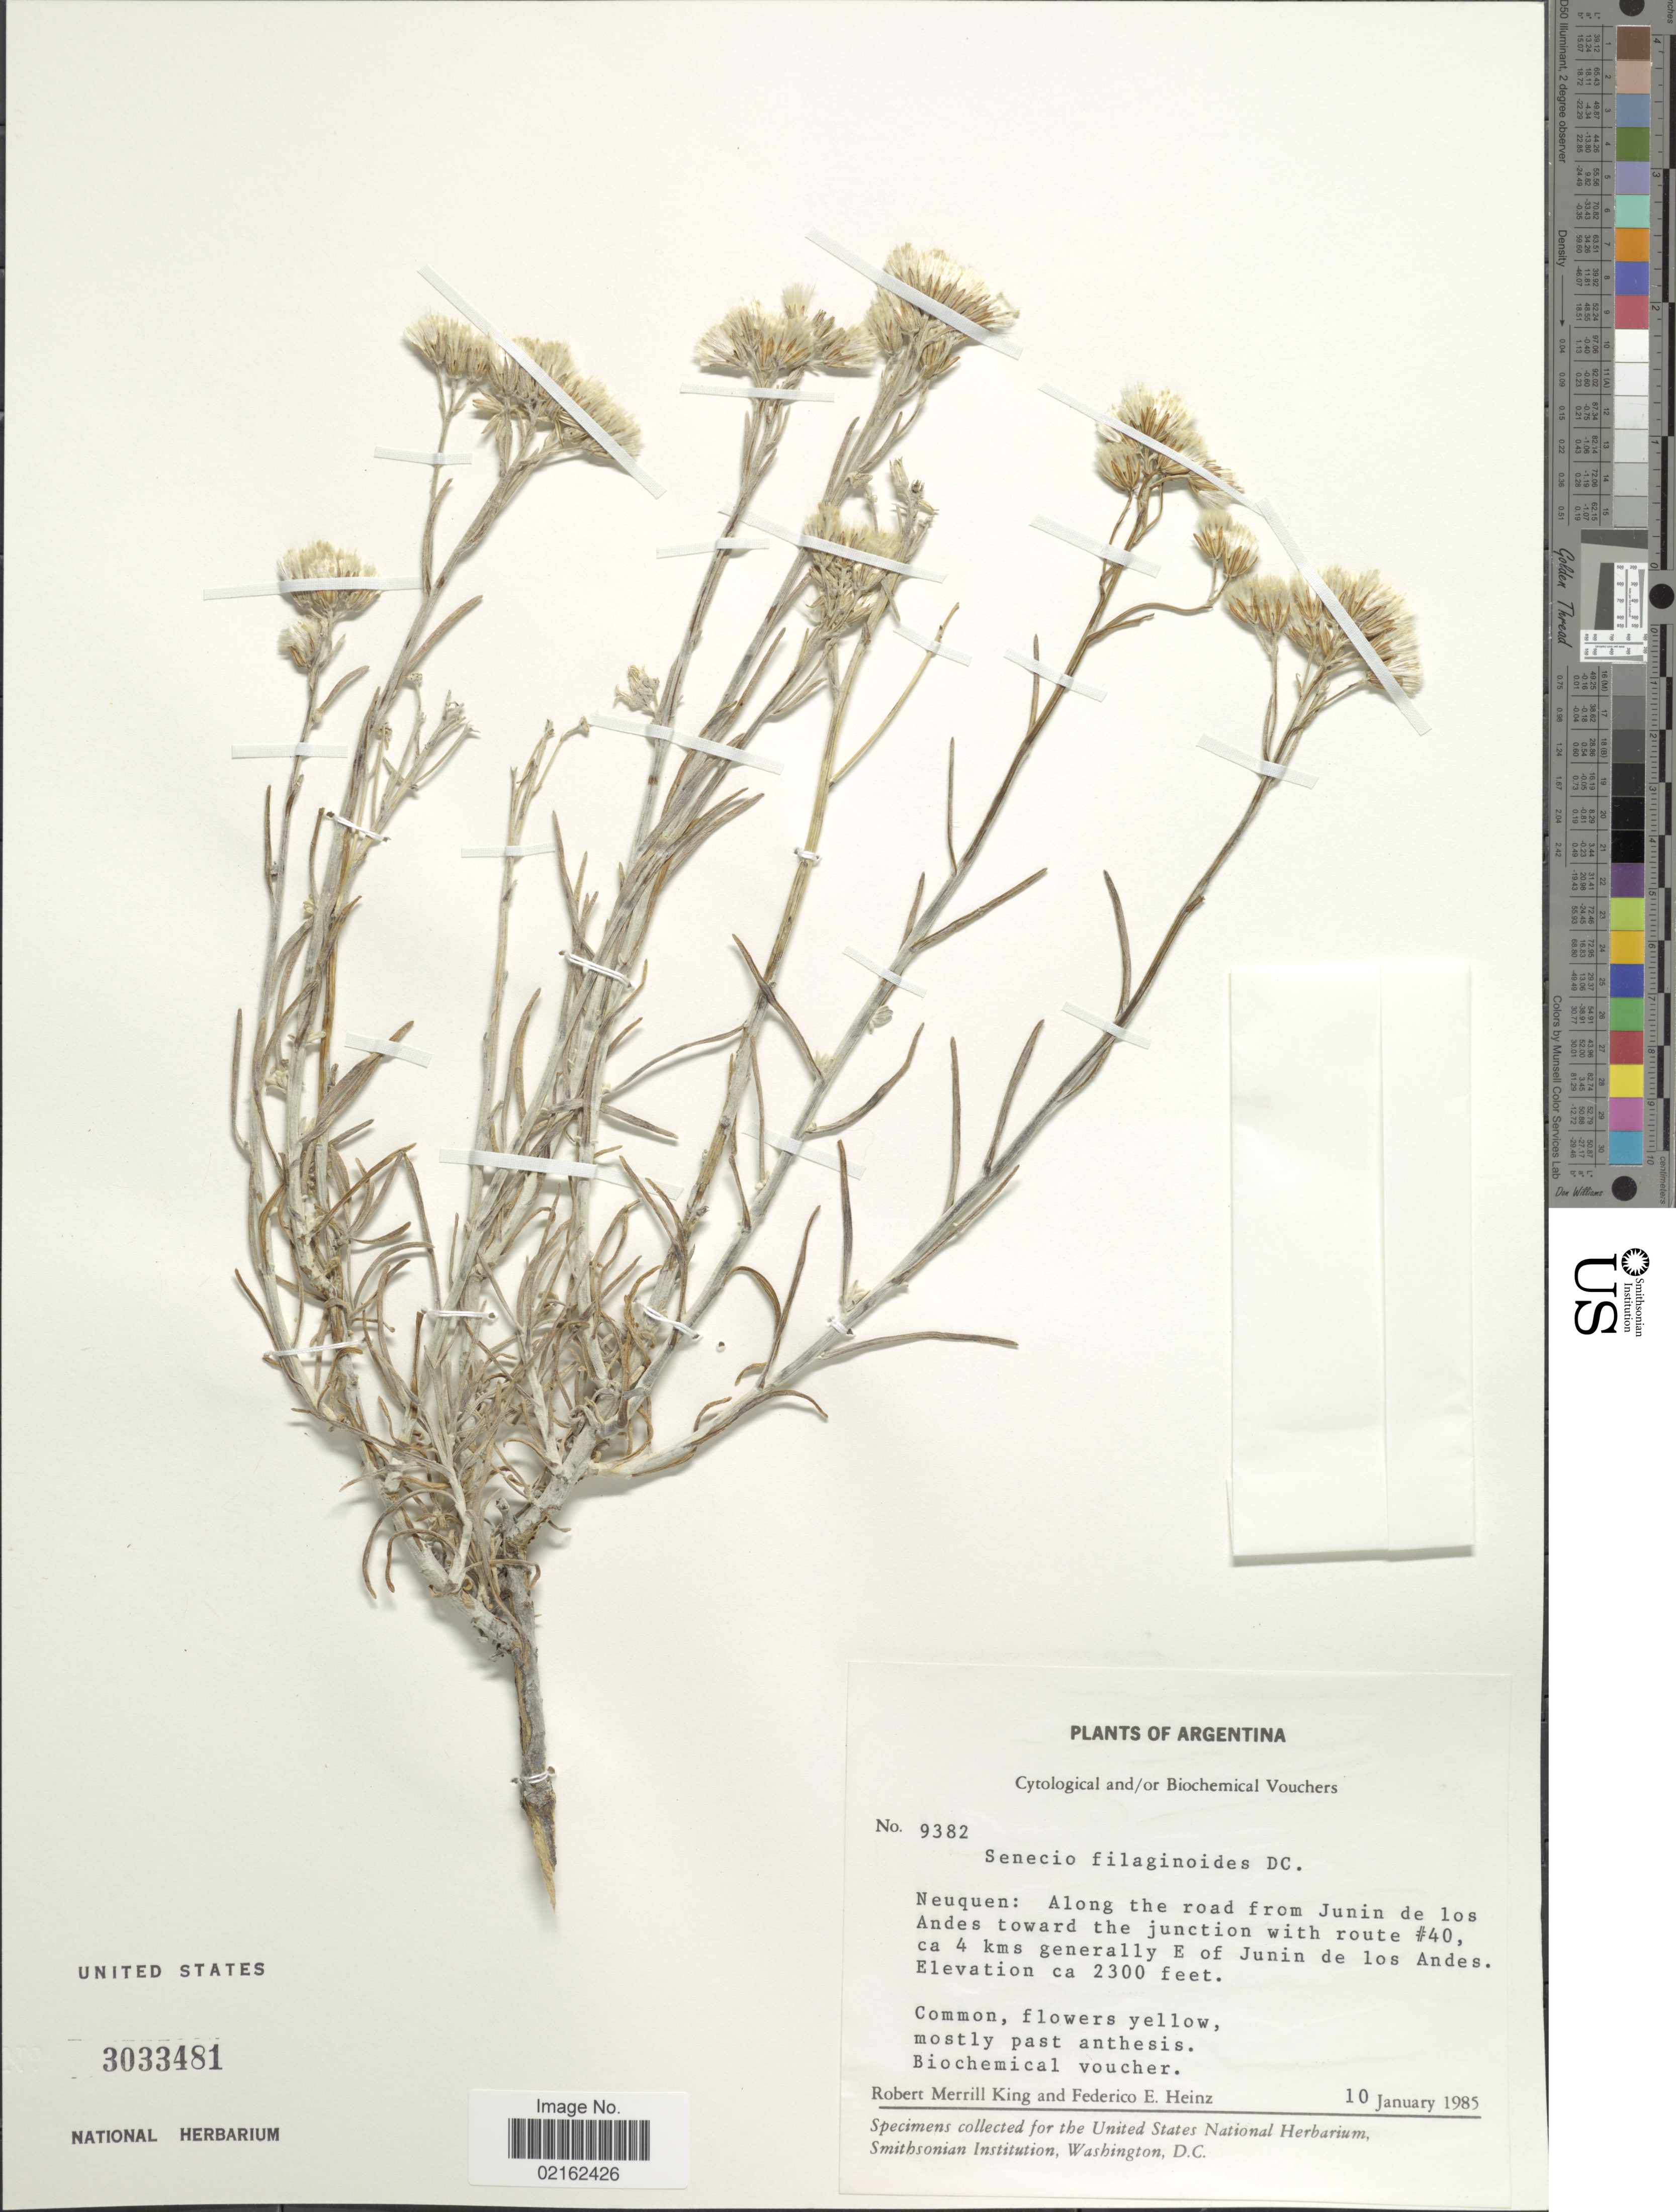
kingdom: Plantae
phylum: Tracheophyta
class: Magnoliopsida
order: Asterales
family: Asteraceae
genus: Senecio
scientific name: Senecio filaginoides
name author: DC.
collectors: R. M. King & F. Heinz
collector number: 9382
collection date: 1985-01-10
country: Argentina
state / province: Neuquen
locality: Along the road from Junin de los Andes toward the junction with route # 40, ca 4 kms generally E of Junin de los Andes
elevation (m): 701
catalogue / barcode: US 3033481